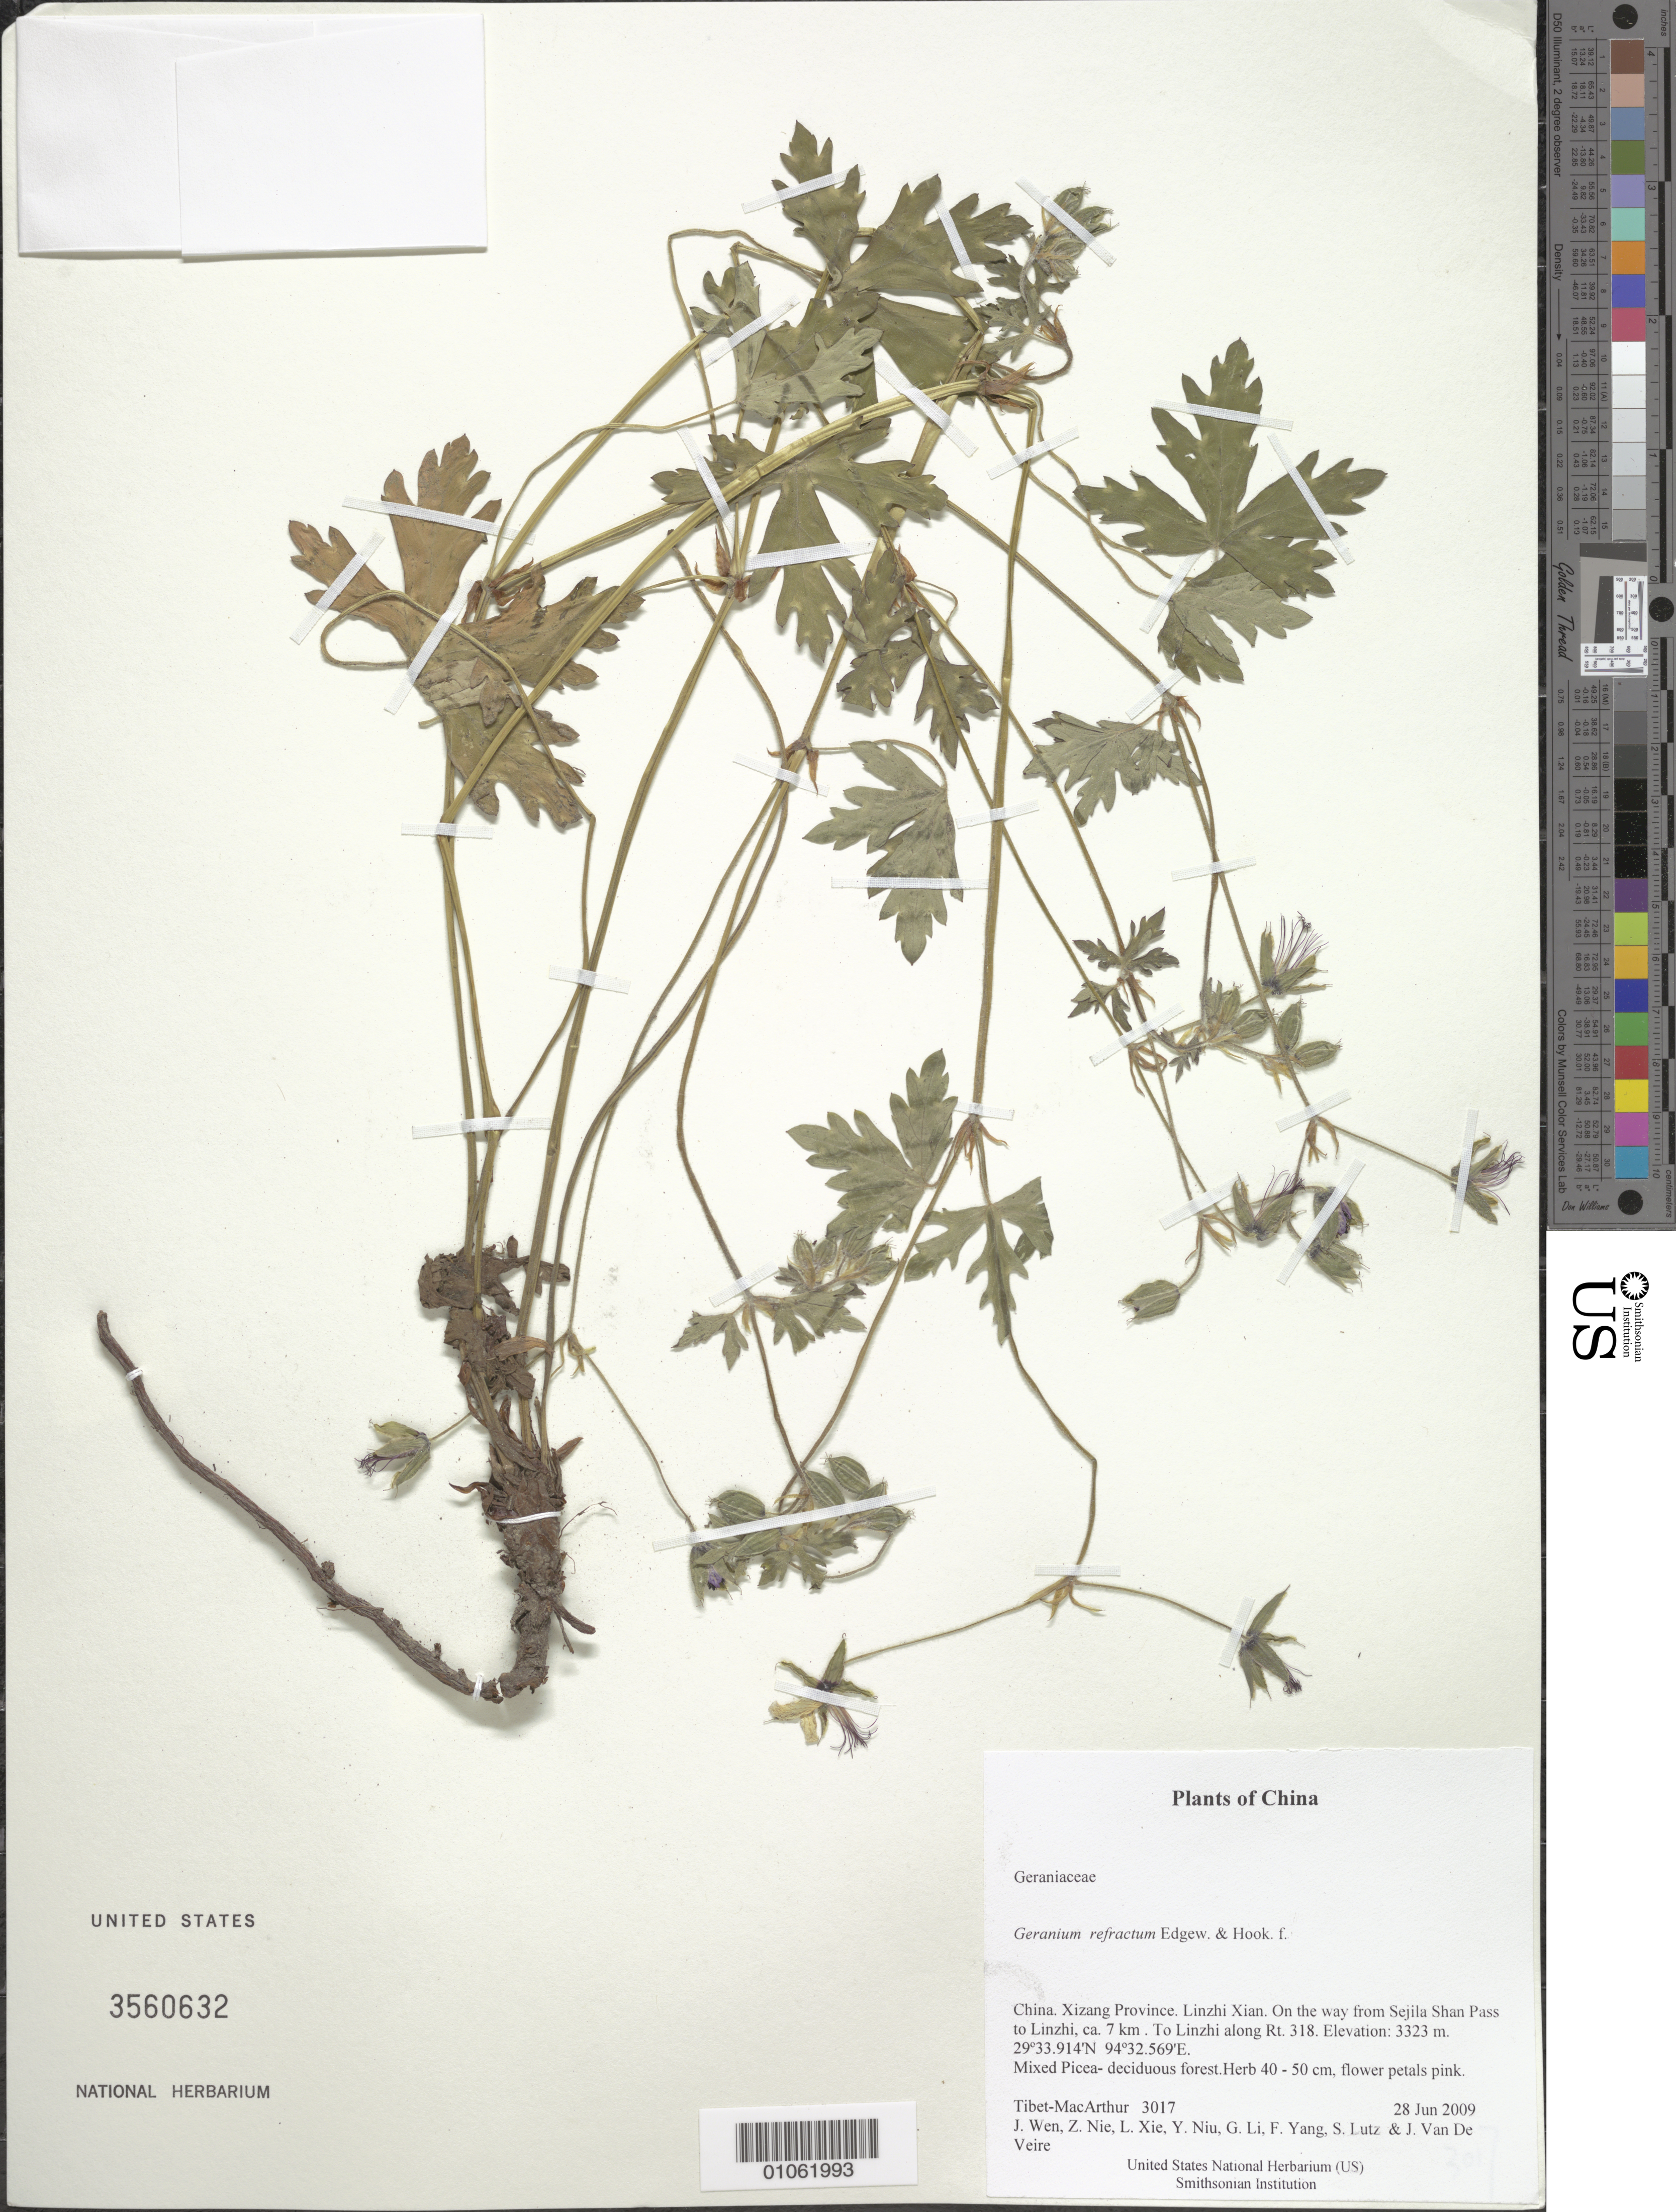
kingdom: Plantae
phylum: Tracheophyta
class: Magnoliopsida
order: Geraniales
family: Geraniaceae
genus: Geranium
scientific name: Geranium refractum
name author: Edgew. & Hook. f.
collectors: Tibet-MacArthur, J. Wen, Z. Nie, L. Xie, Y. Niu, G. Li, F. Yang, S. Lutz & J. Van De Veire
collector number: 3017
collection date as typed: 28 Jun 2009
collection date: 2009-06-28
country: China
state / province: Xizang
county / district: Linzhi Xian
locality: On the way from Sejila Shan Pass to Linzhi, ca. 7 km . To Linzhi along Rt. 318.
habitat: Mixed Picea- deciduous forest.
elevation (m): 3323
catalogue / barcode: US 3560632